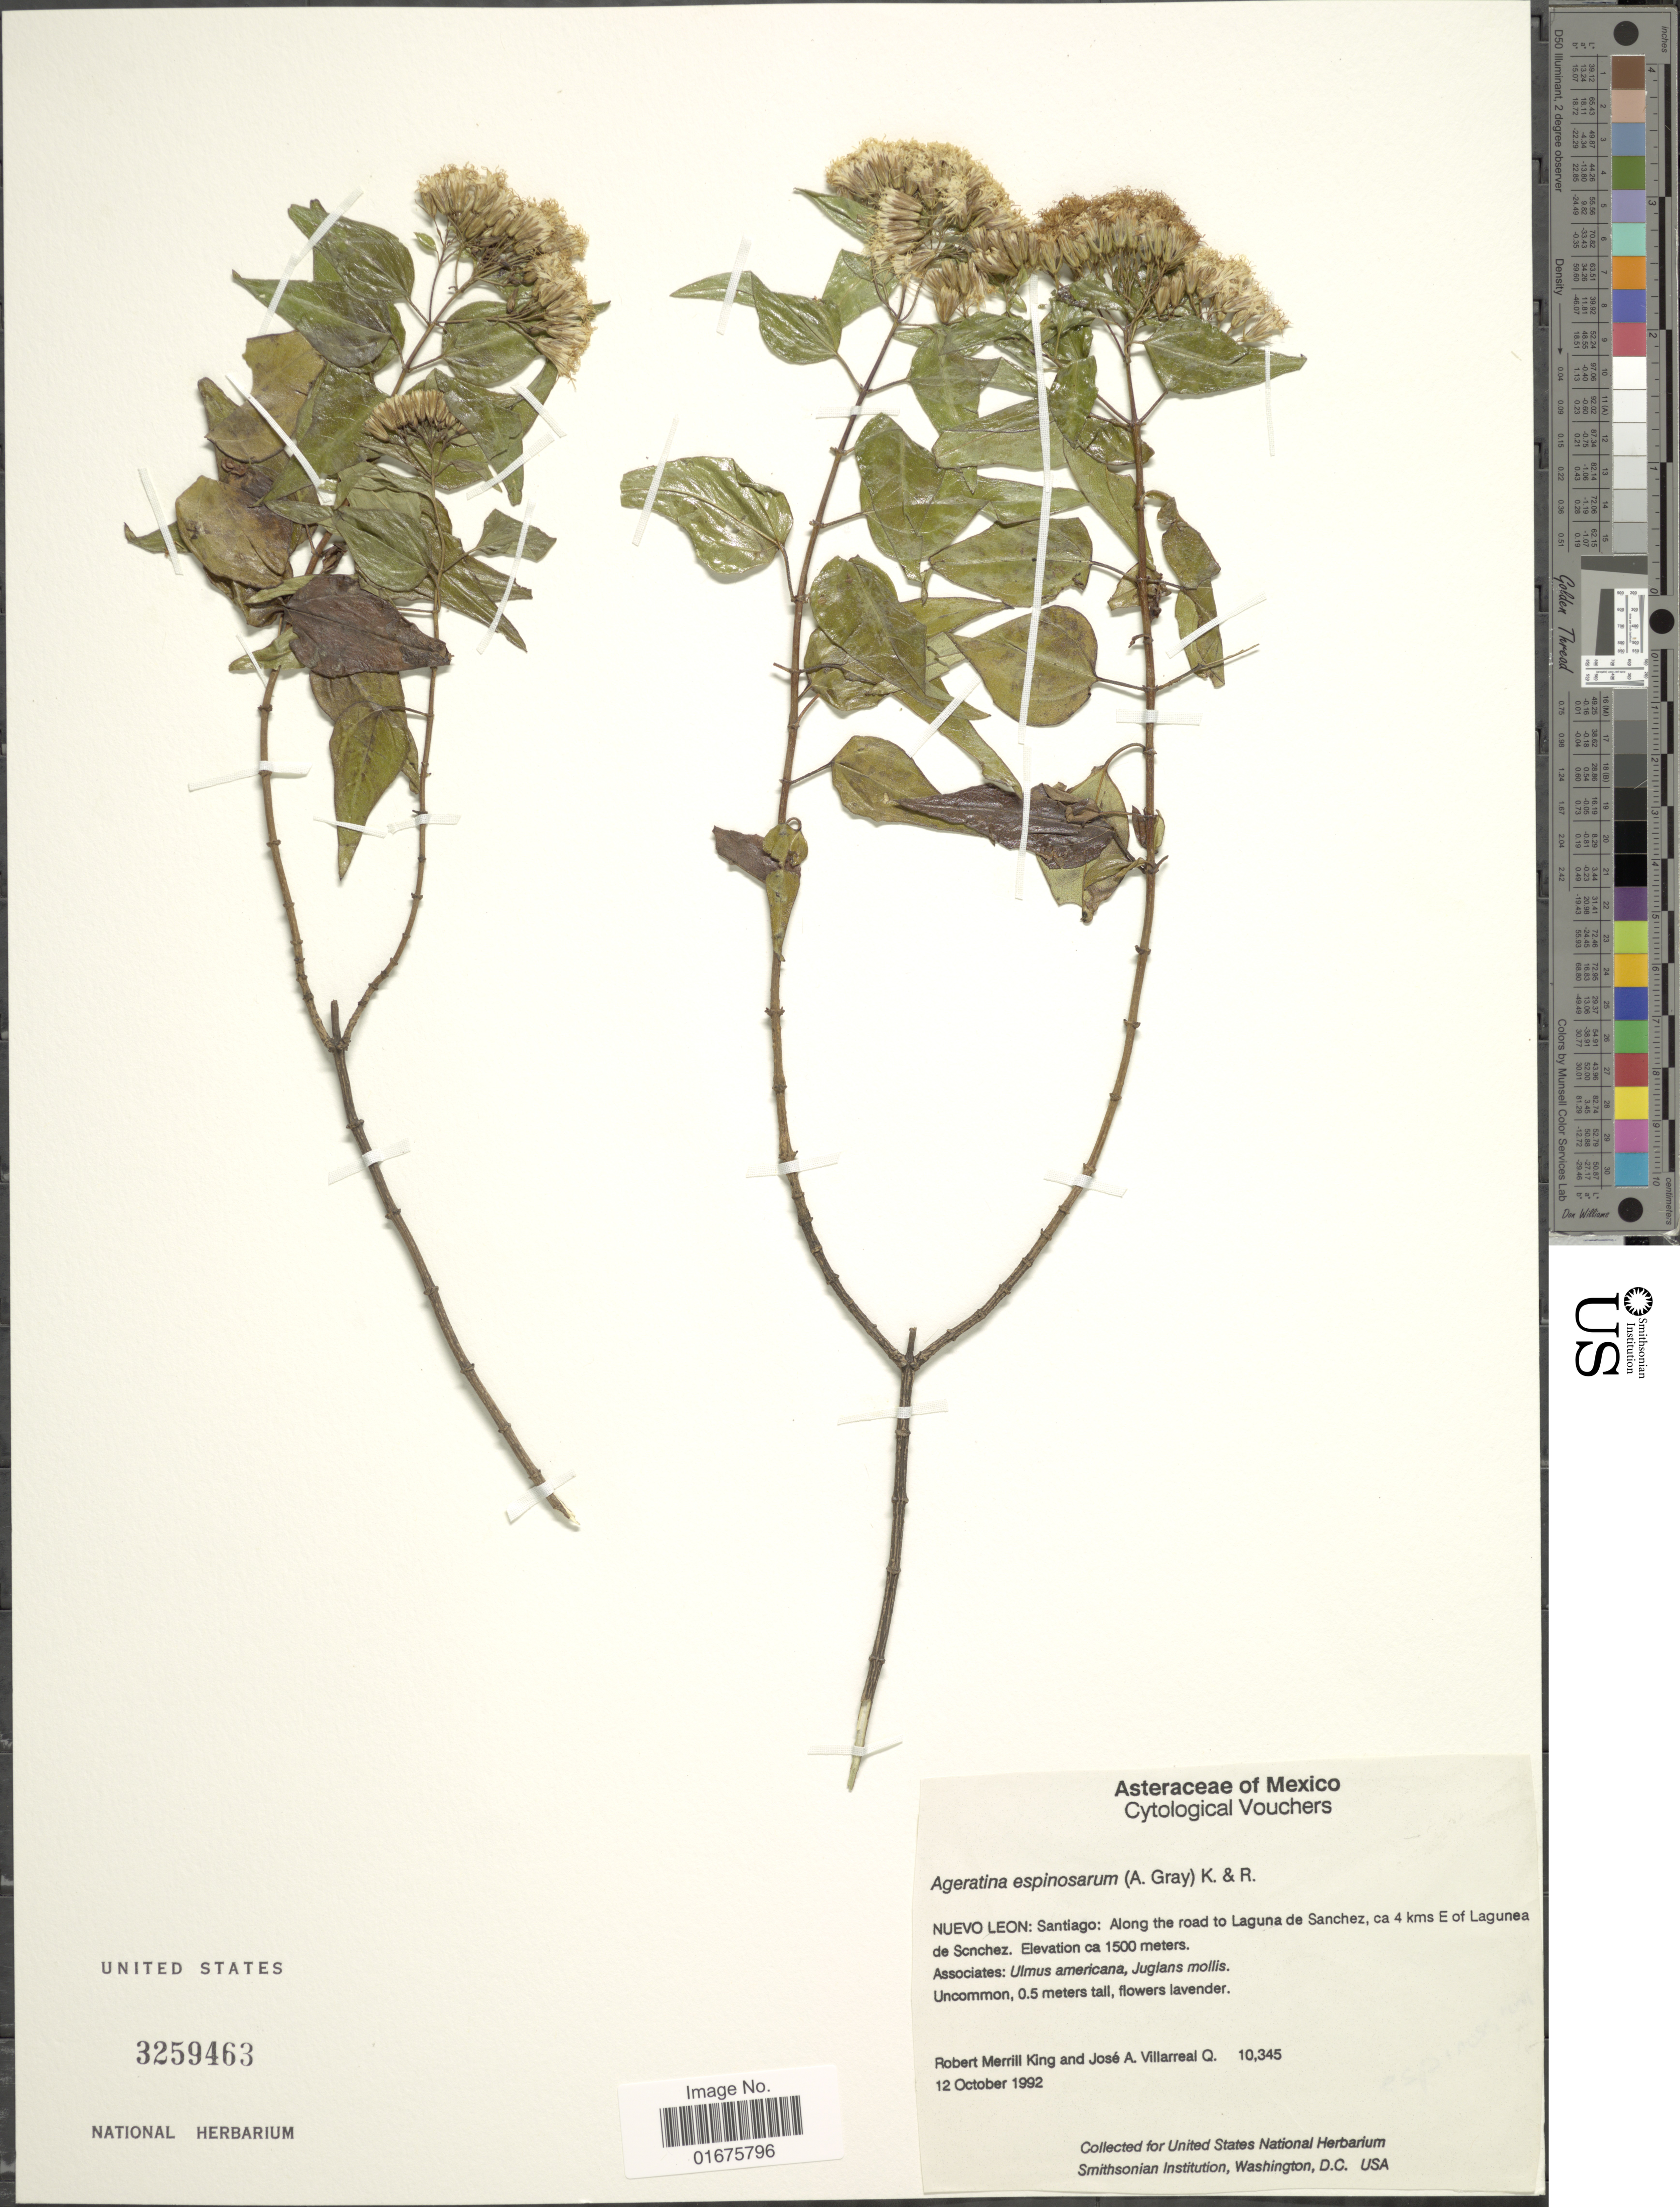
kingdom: Plantae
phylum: Tracheophyta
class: Magnoliopsida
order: Asterales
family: Asteraceae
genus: Ageratina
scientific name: Ageratina espinosarum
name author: (A. Gray) R.M. King & H. Rob.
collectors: R. M. King & J. Villarreal-Quintanilla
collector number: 10345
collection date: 1992-10-12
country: Mexico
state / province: Nuevo León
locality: Santiago: Along the road to Laguna de Sanchez, ca. 4 kms E of Lagunea de Scnchez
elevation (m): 1500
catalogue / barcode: US 3259463